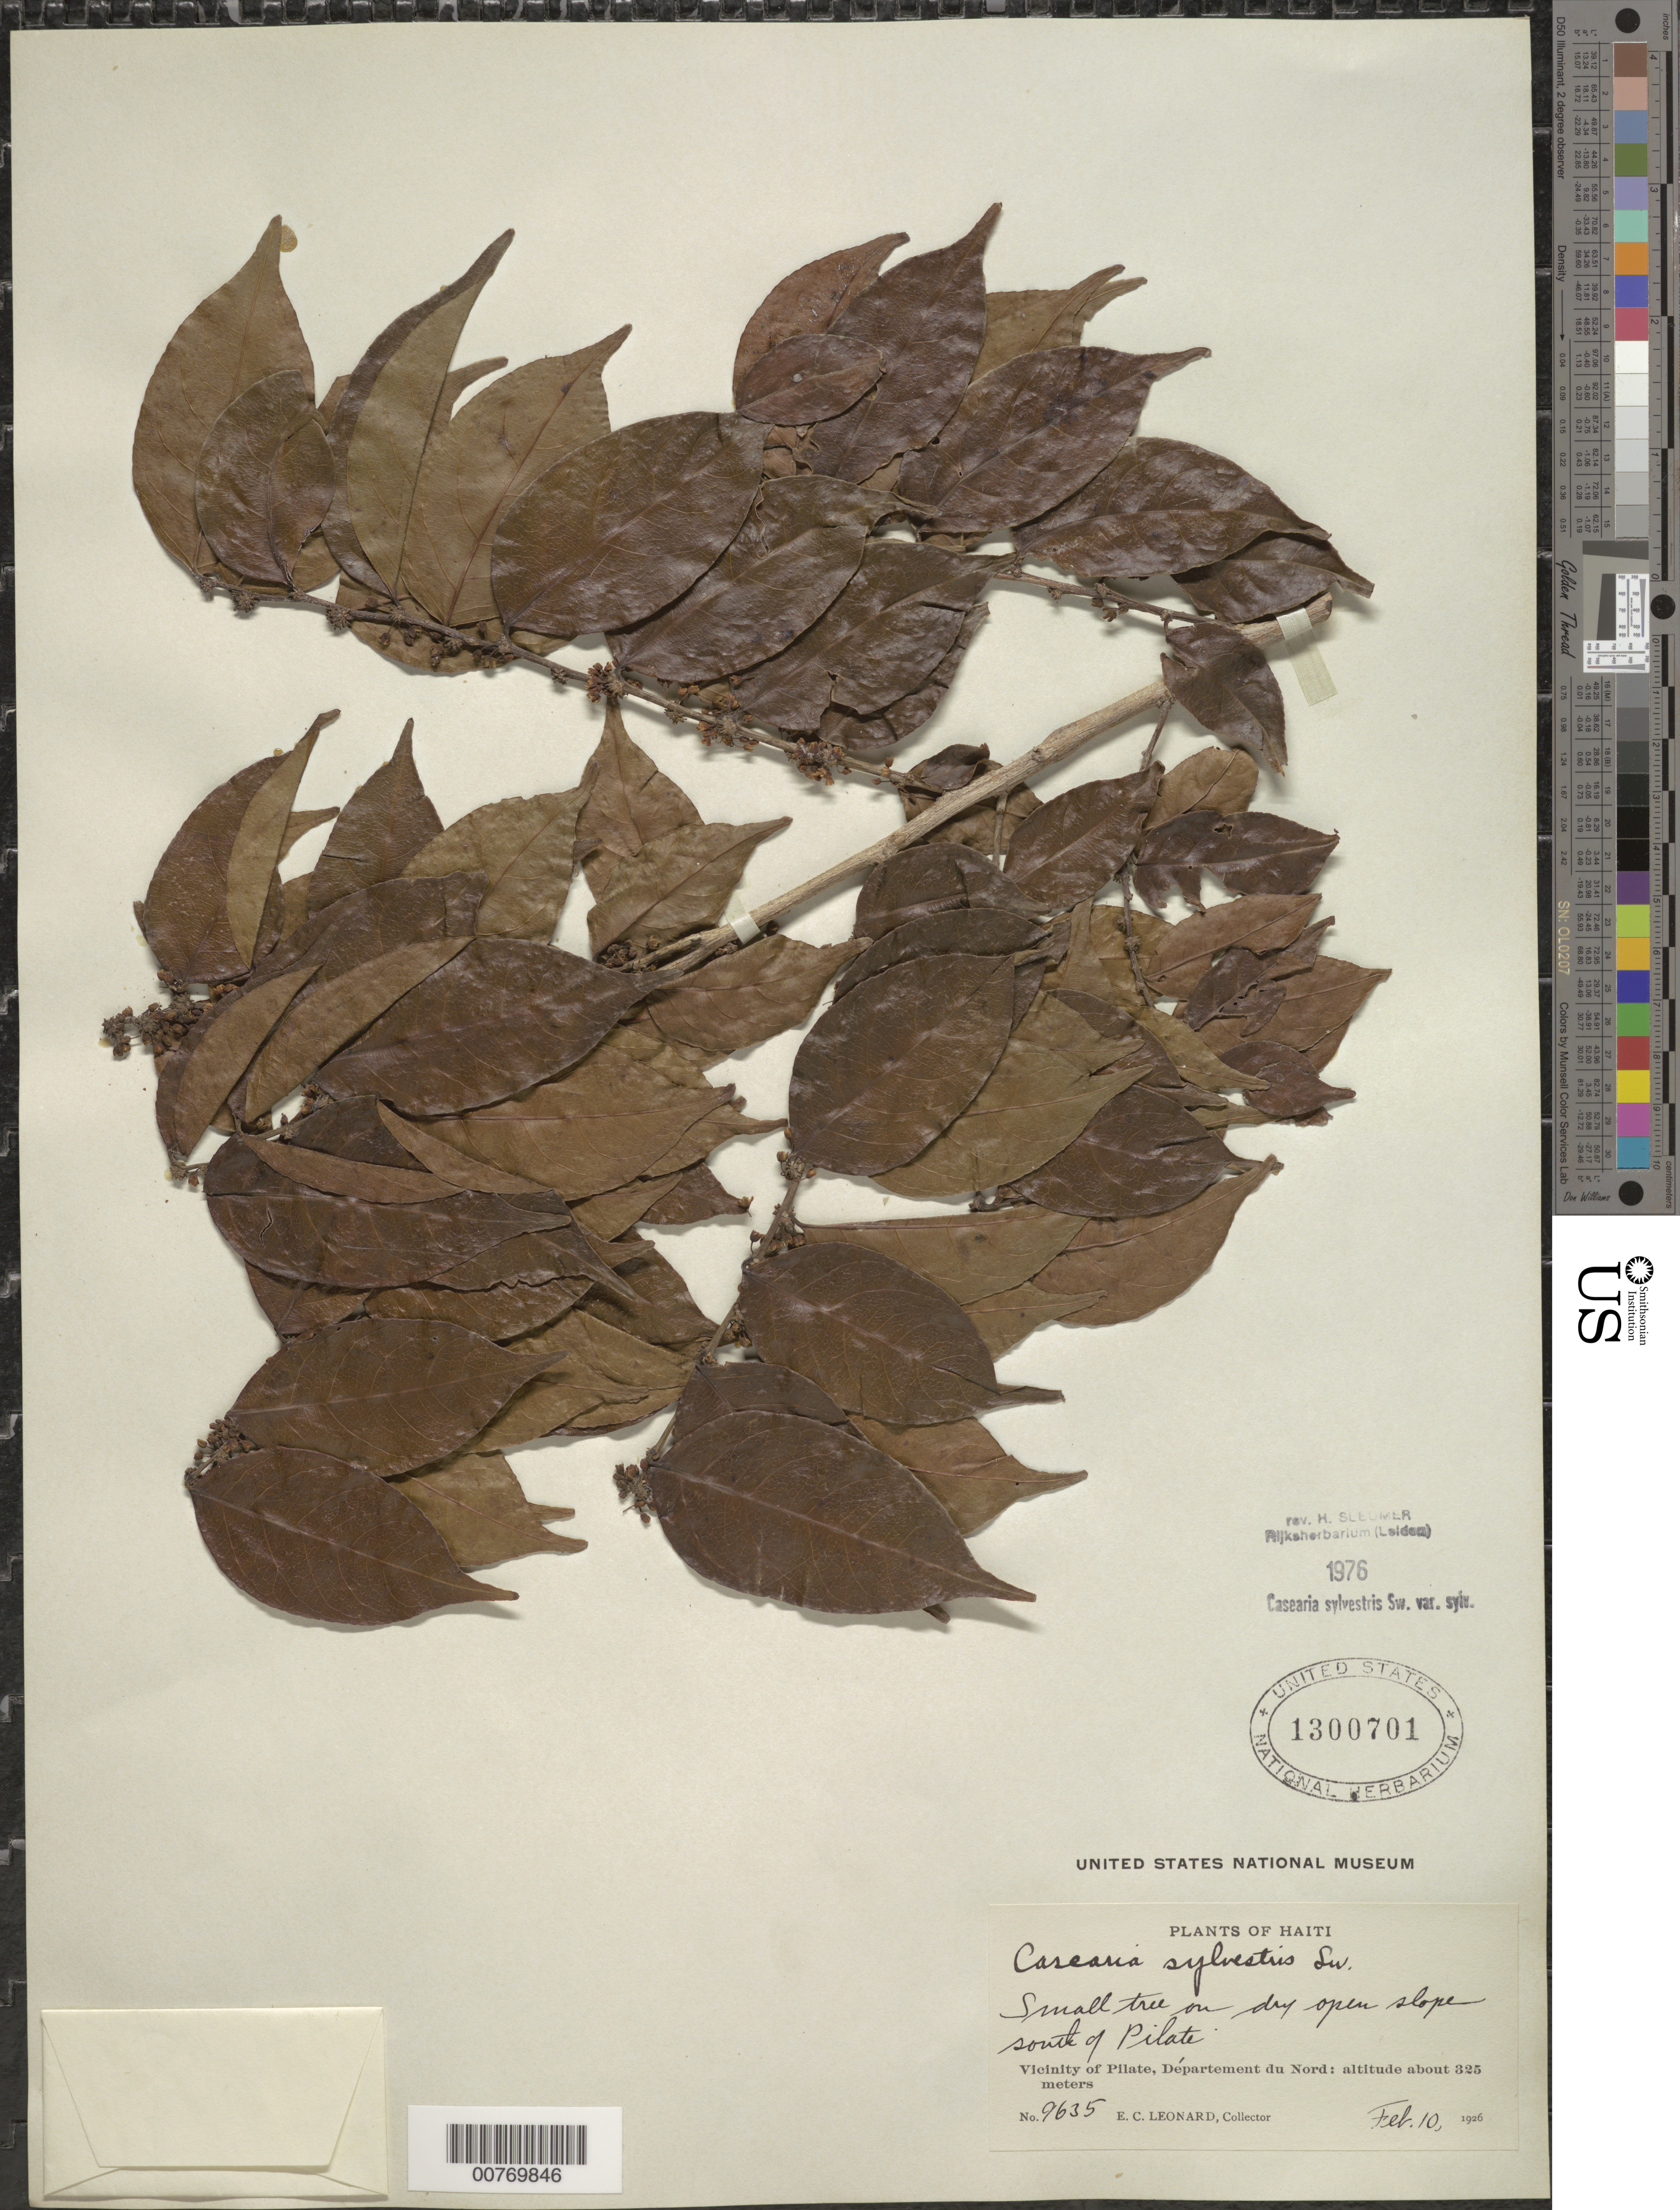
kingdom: Plantae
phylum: Tracheophyta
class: Magnoliopsida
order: Malpighiales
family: Salicaceae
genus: Casearia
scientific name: Casearia sylvestris var. sylvestris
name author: Sw.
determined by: Sleumer, H. O.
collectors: E. C. Leonard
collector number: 9635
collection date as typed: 10 Feb 1926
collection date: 1926-02-10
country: Haiti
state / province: Nord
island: Hispaniola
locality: Vicinity of Pilate, S of Pilate.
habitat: Dry open slope.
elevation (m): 325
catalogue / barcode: US 1300701